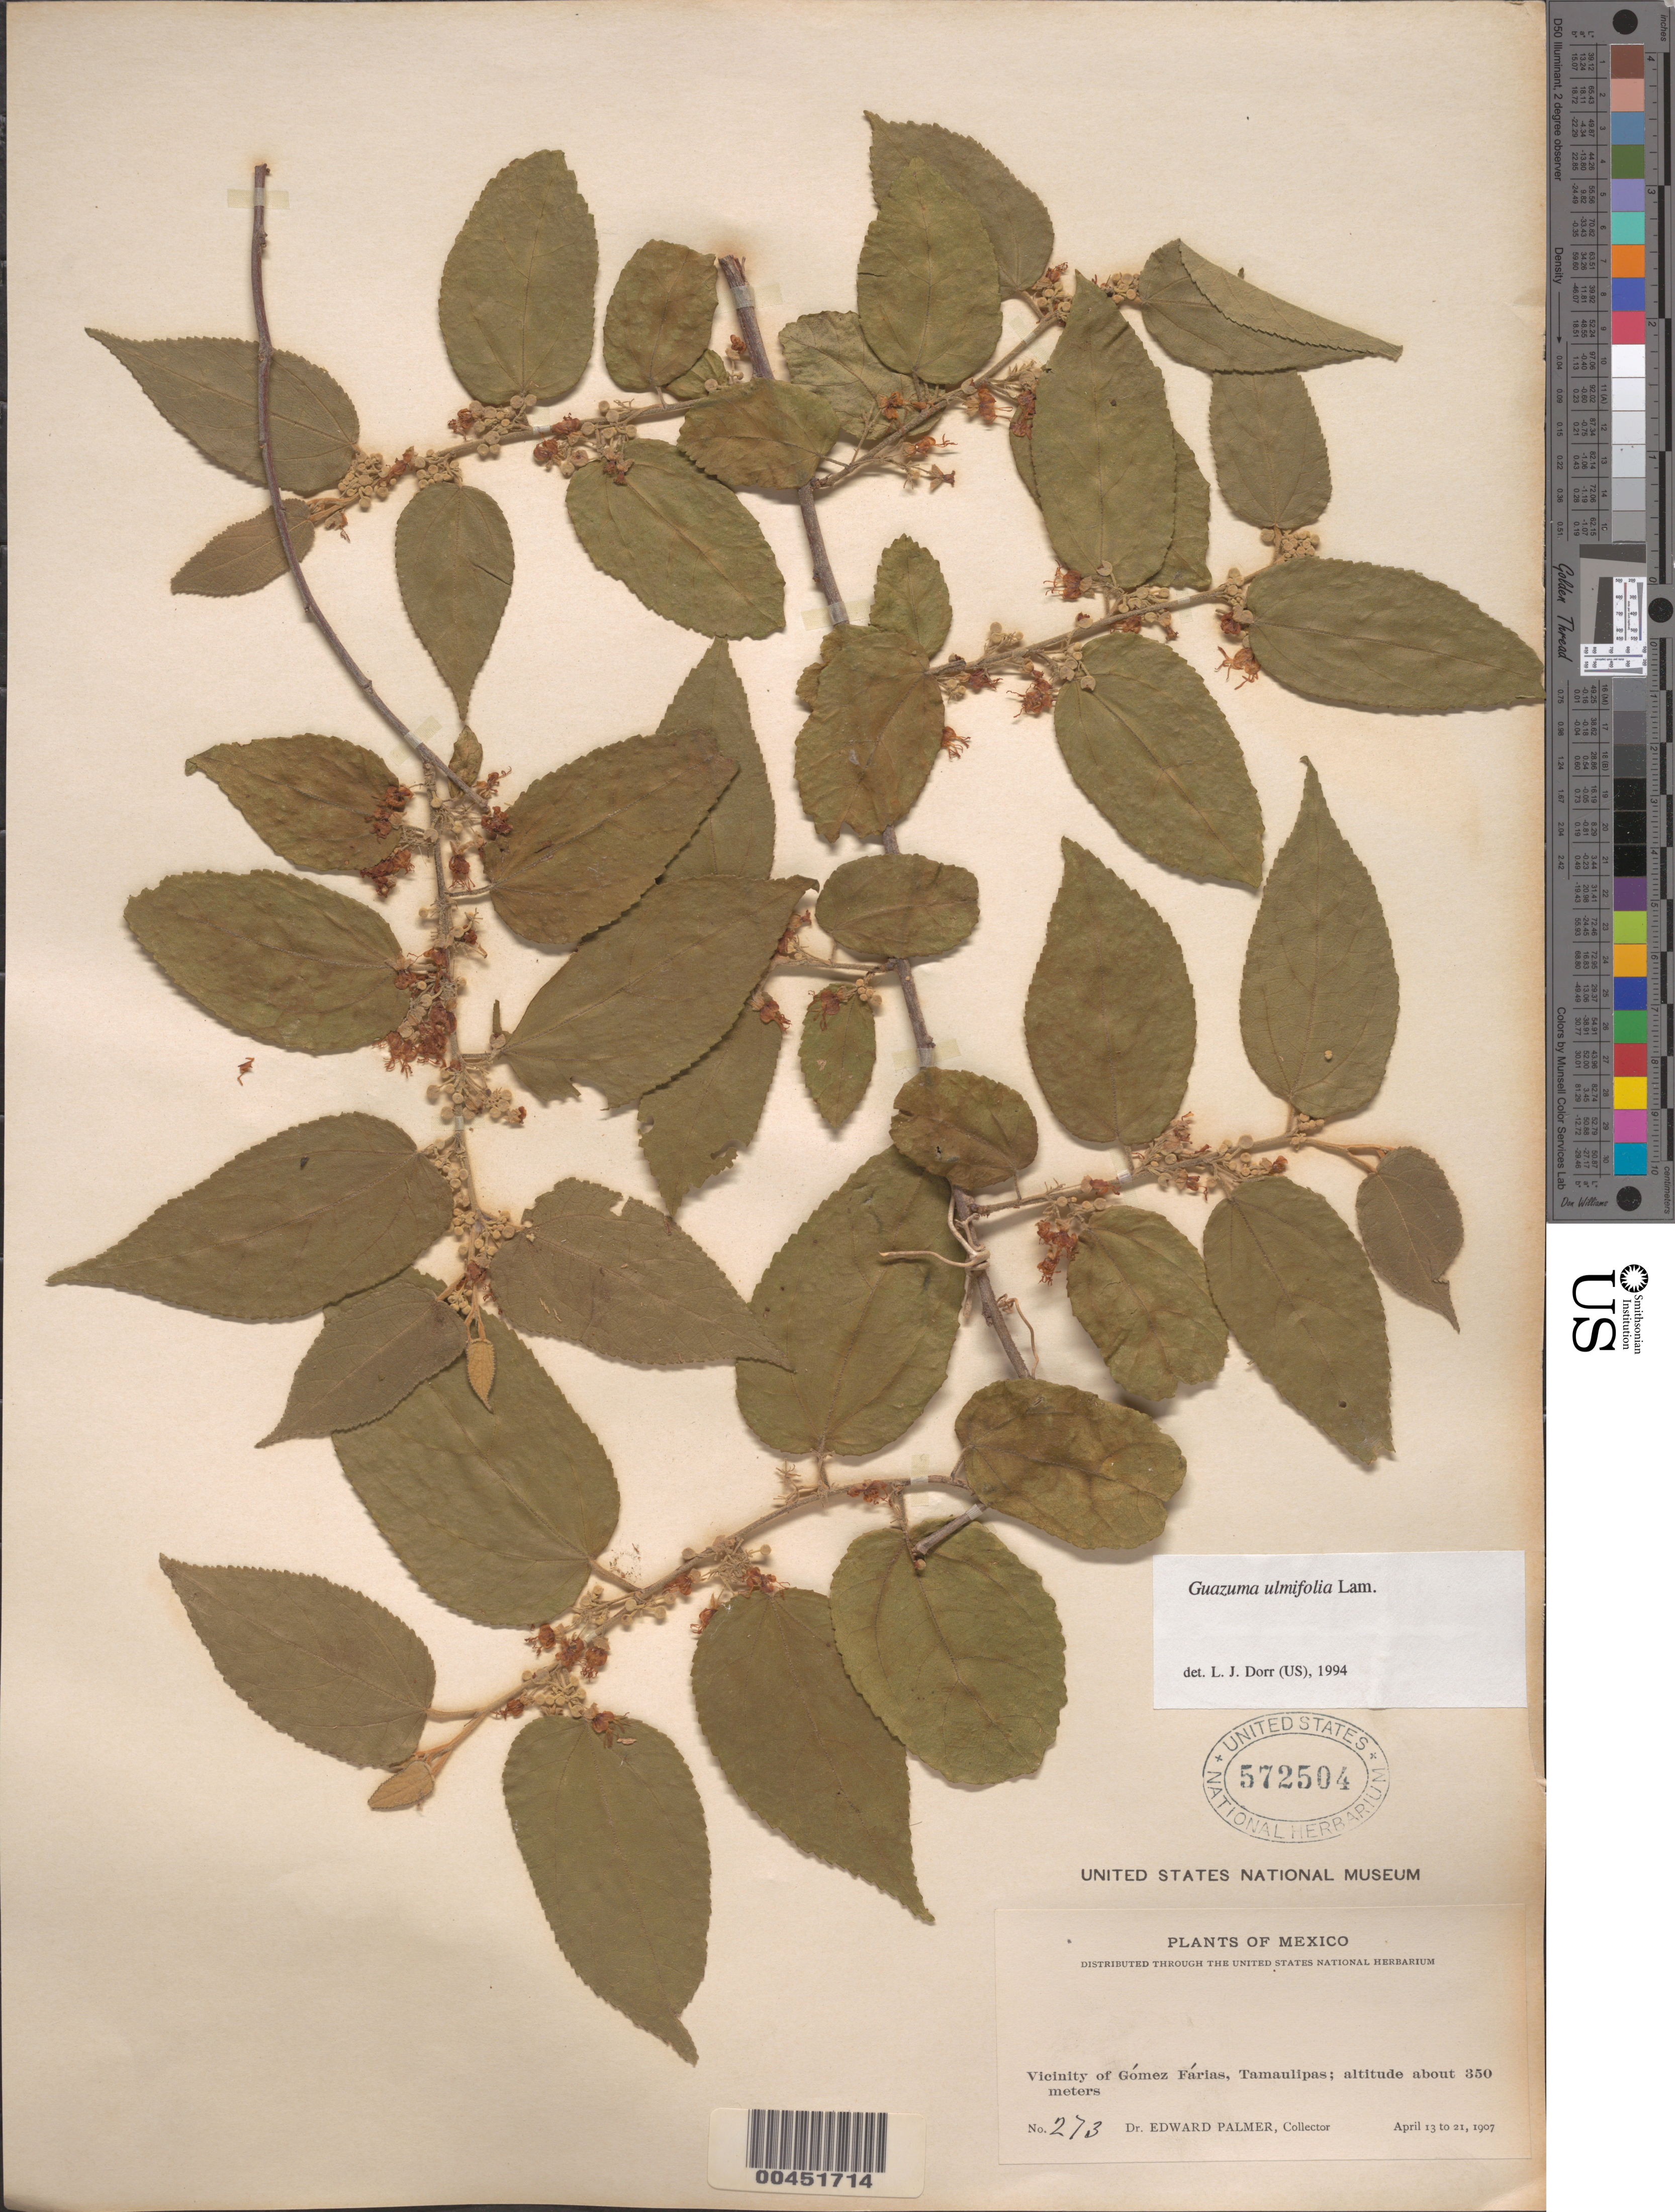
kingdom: Plantae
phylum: Tracheophyta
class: Magnoliopsida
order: Malvales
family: Malvaceae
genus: Guazuma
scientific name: Guazuma ulmifolia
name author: Lam.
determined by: Dorr, L. J., (BOT), Smithsonian Institution - National Museum of Natural History (UNITED STATES)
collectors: E. Palmer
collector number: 273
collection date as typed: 13 Apr 1907 to 21 Apr 1907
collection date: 1907-04-13/1907-04-21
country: Mexico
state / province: Tamaulipas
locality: Vicinity of Gómez Fárias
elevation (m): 350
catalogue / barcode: US 572504